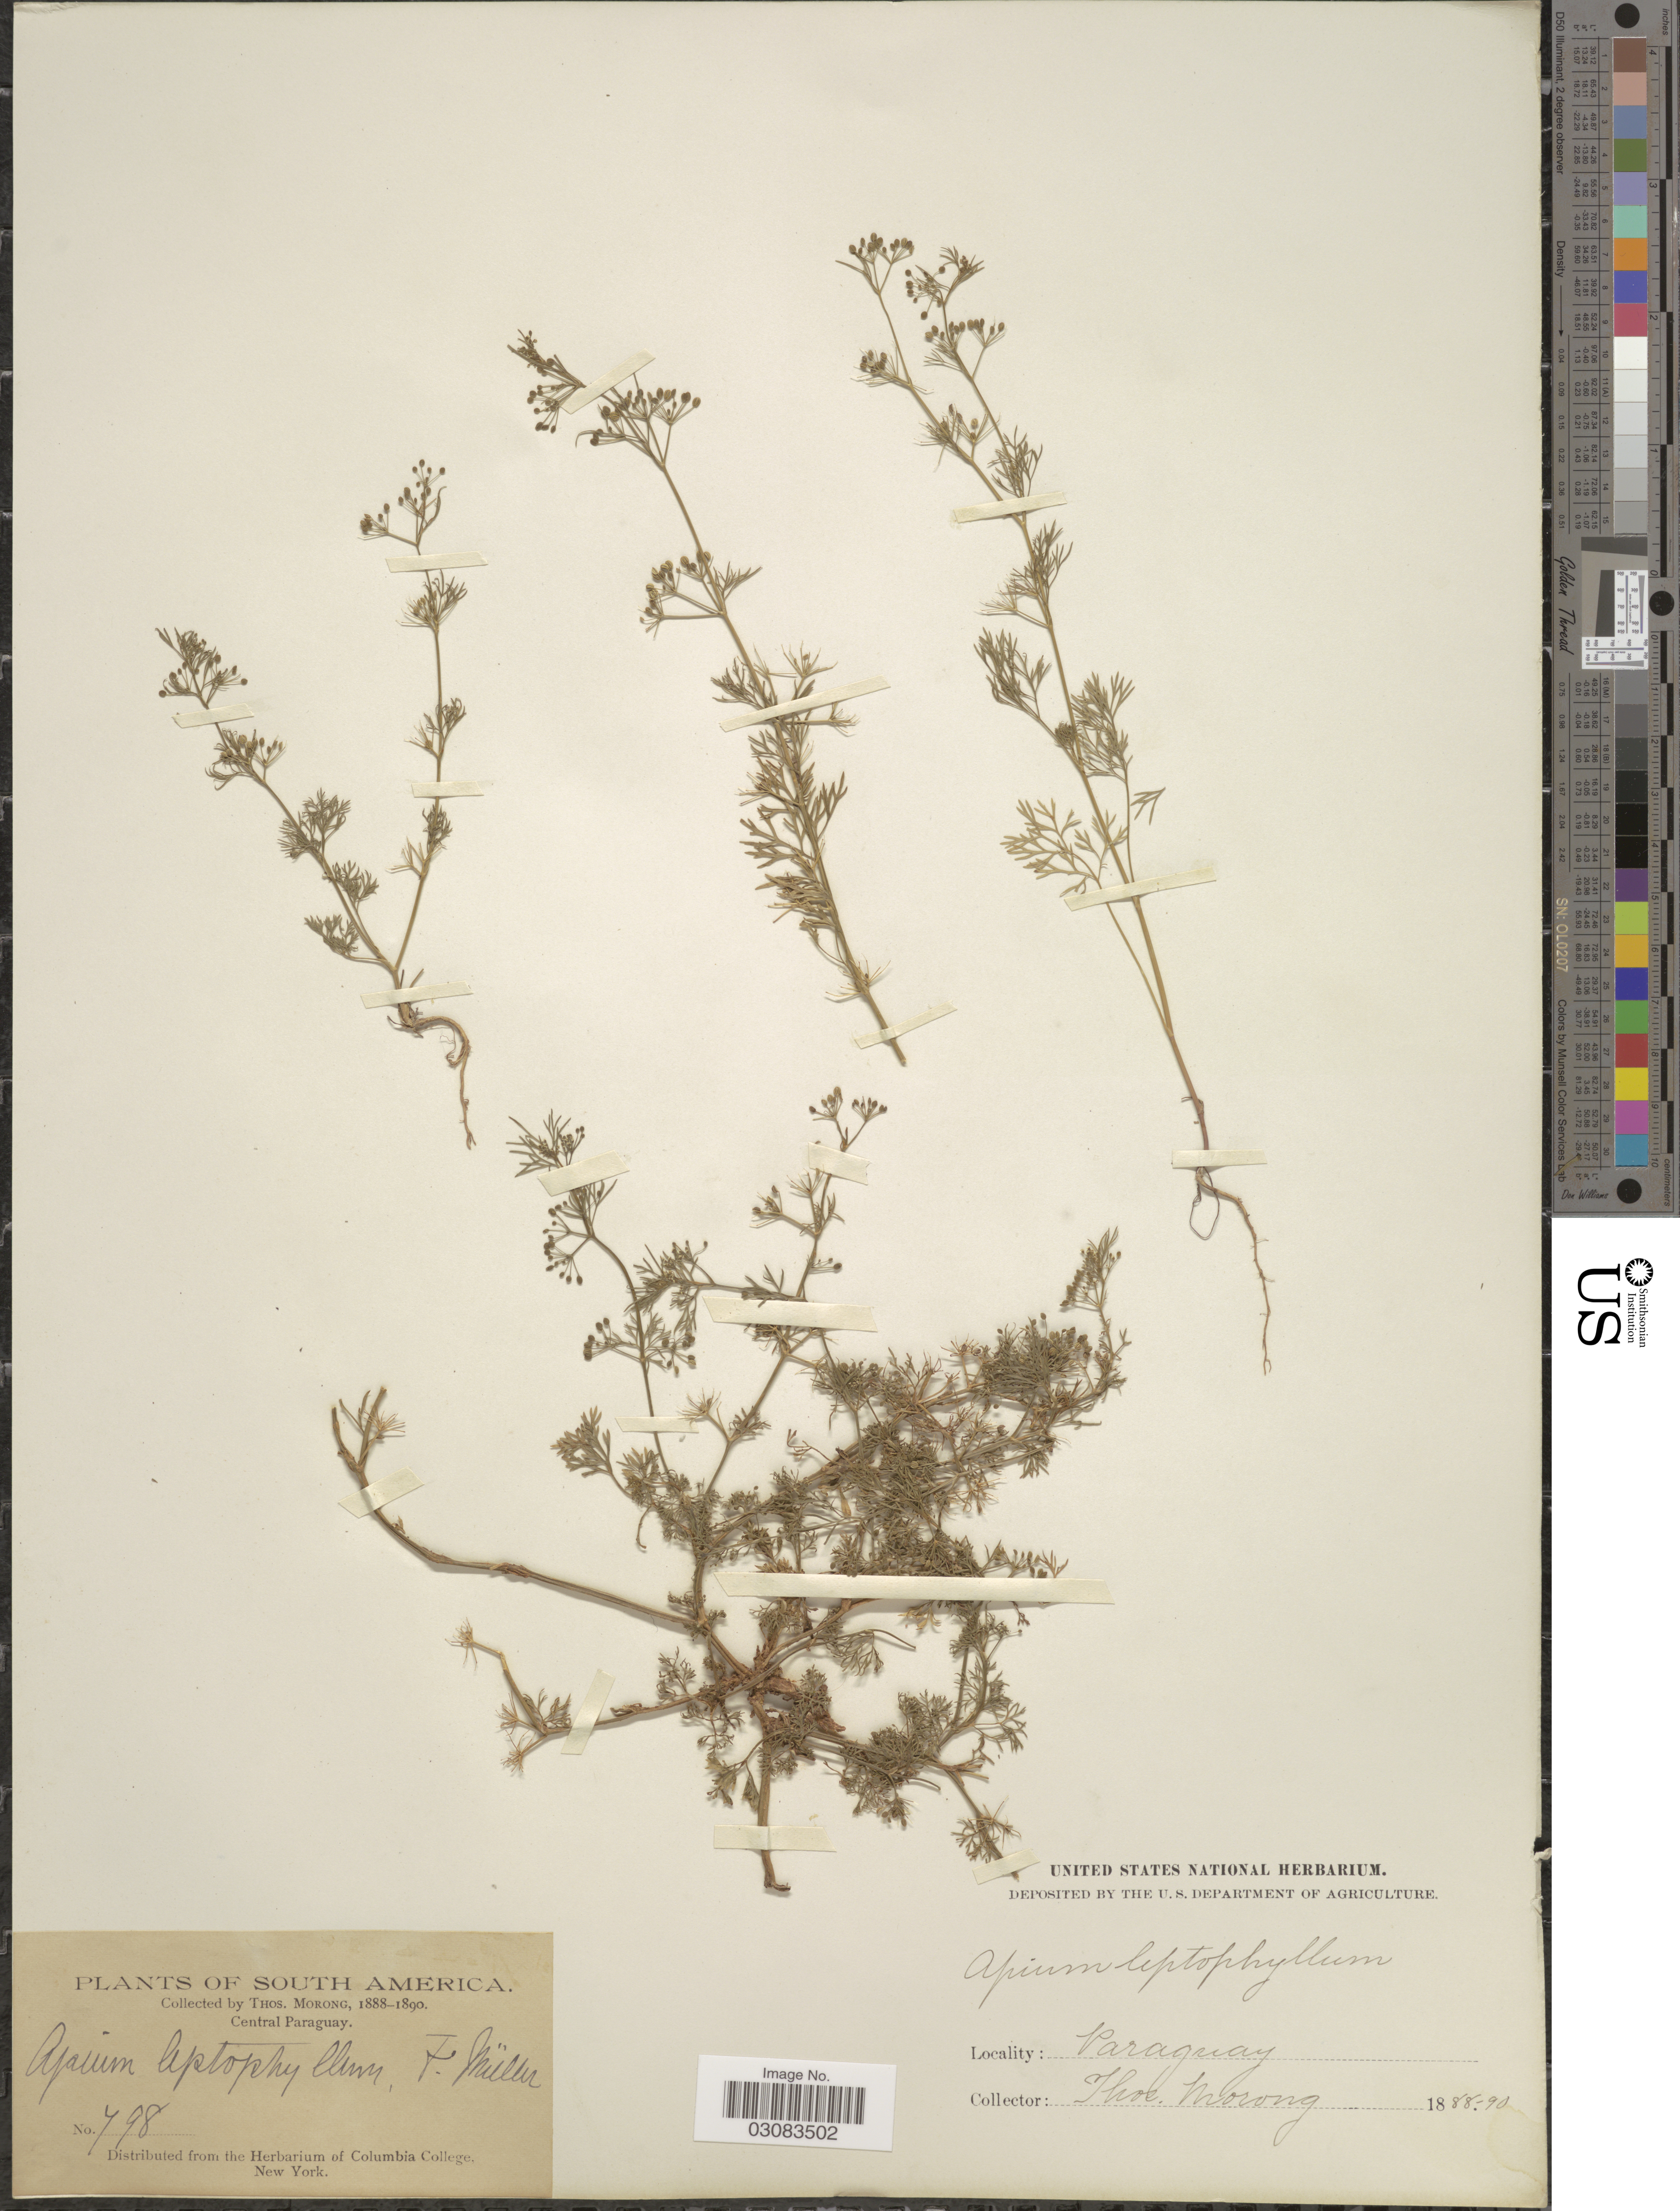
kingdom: Plantae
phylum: Tracheophyta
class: Magnoliopsida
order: Apiales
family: Apiaceae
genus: Cyclospermum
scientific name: Cyclospermum leptophyllum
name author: (Pers.) Sprague ex Britton & P. Wilson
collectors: ex herb. T. Morong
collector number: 798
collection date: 1888/1890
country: Paraguay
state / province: Central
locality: Central Paraguay.